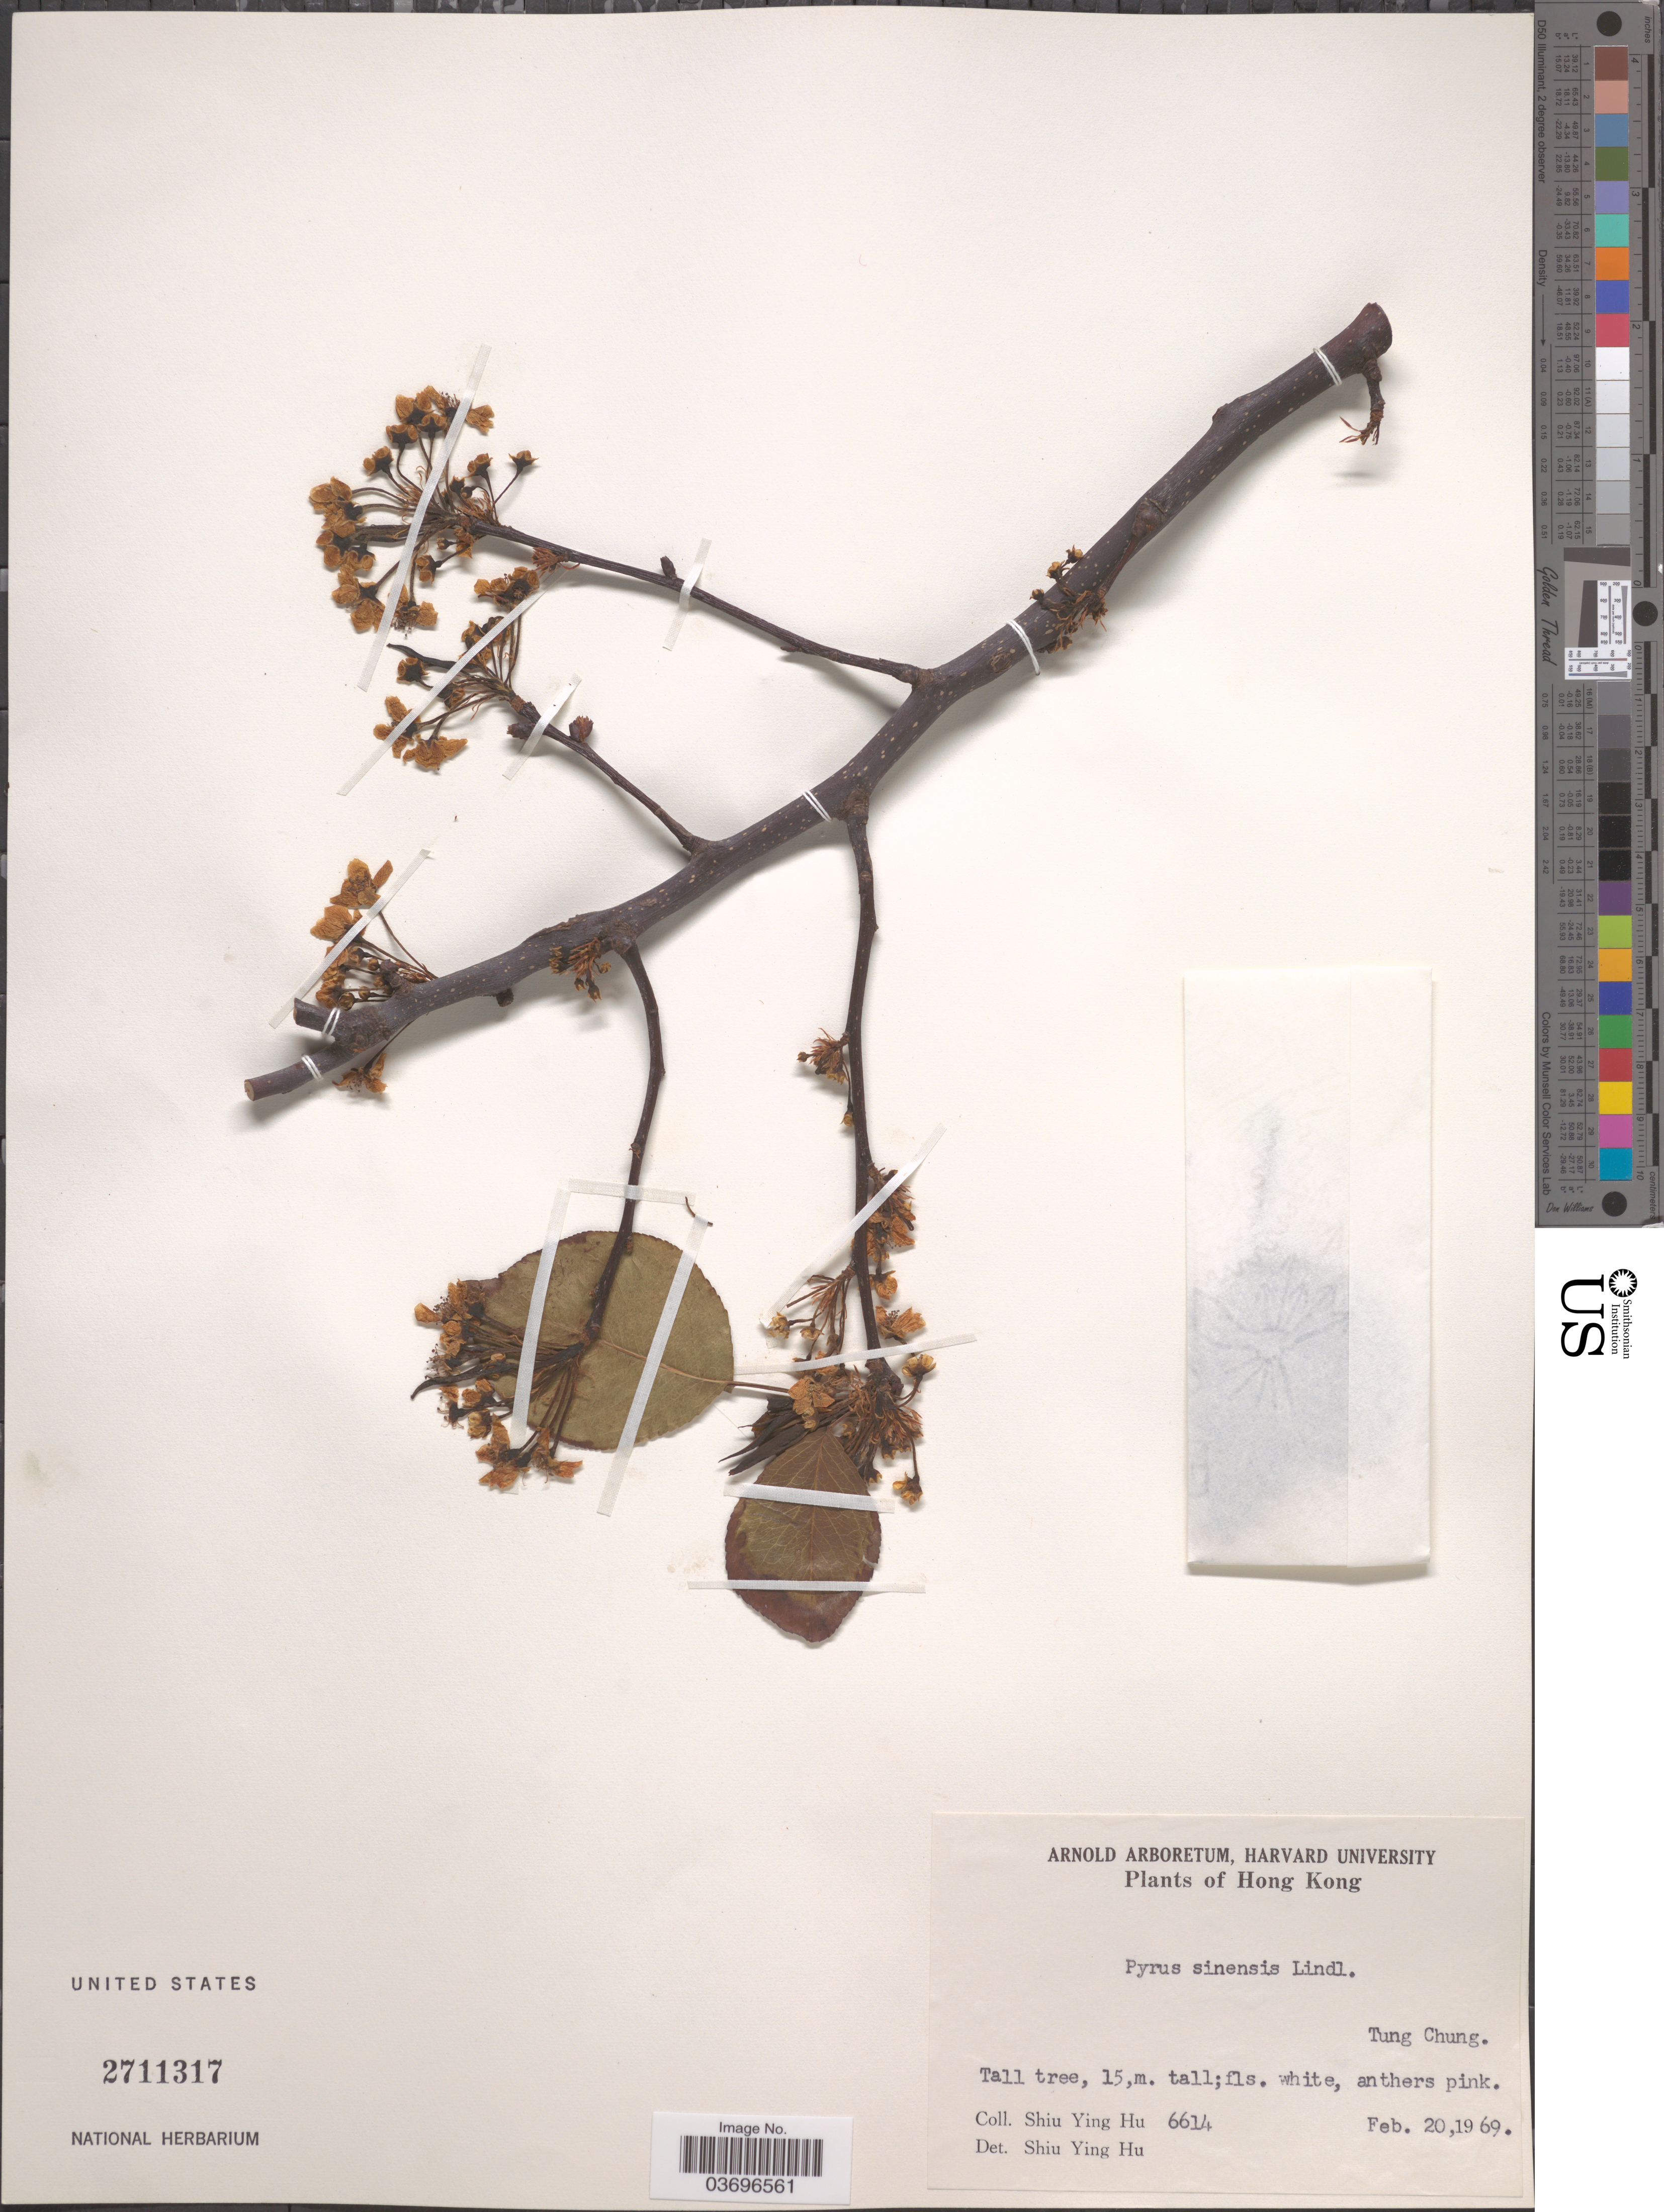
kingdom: Plantae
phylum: Tracheophyta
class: Magnoliopsida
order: Rosales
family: Rosaceae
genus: Pyrus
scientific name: Pyrus sinensis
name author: Lindl.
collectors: S. Y. Hu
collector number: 6614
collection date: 1969-02-20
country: China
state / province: Hong Kong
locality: Tung Chung.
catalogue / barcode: US 2711317